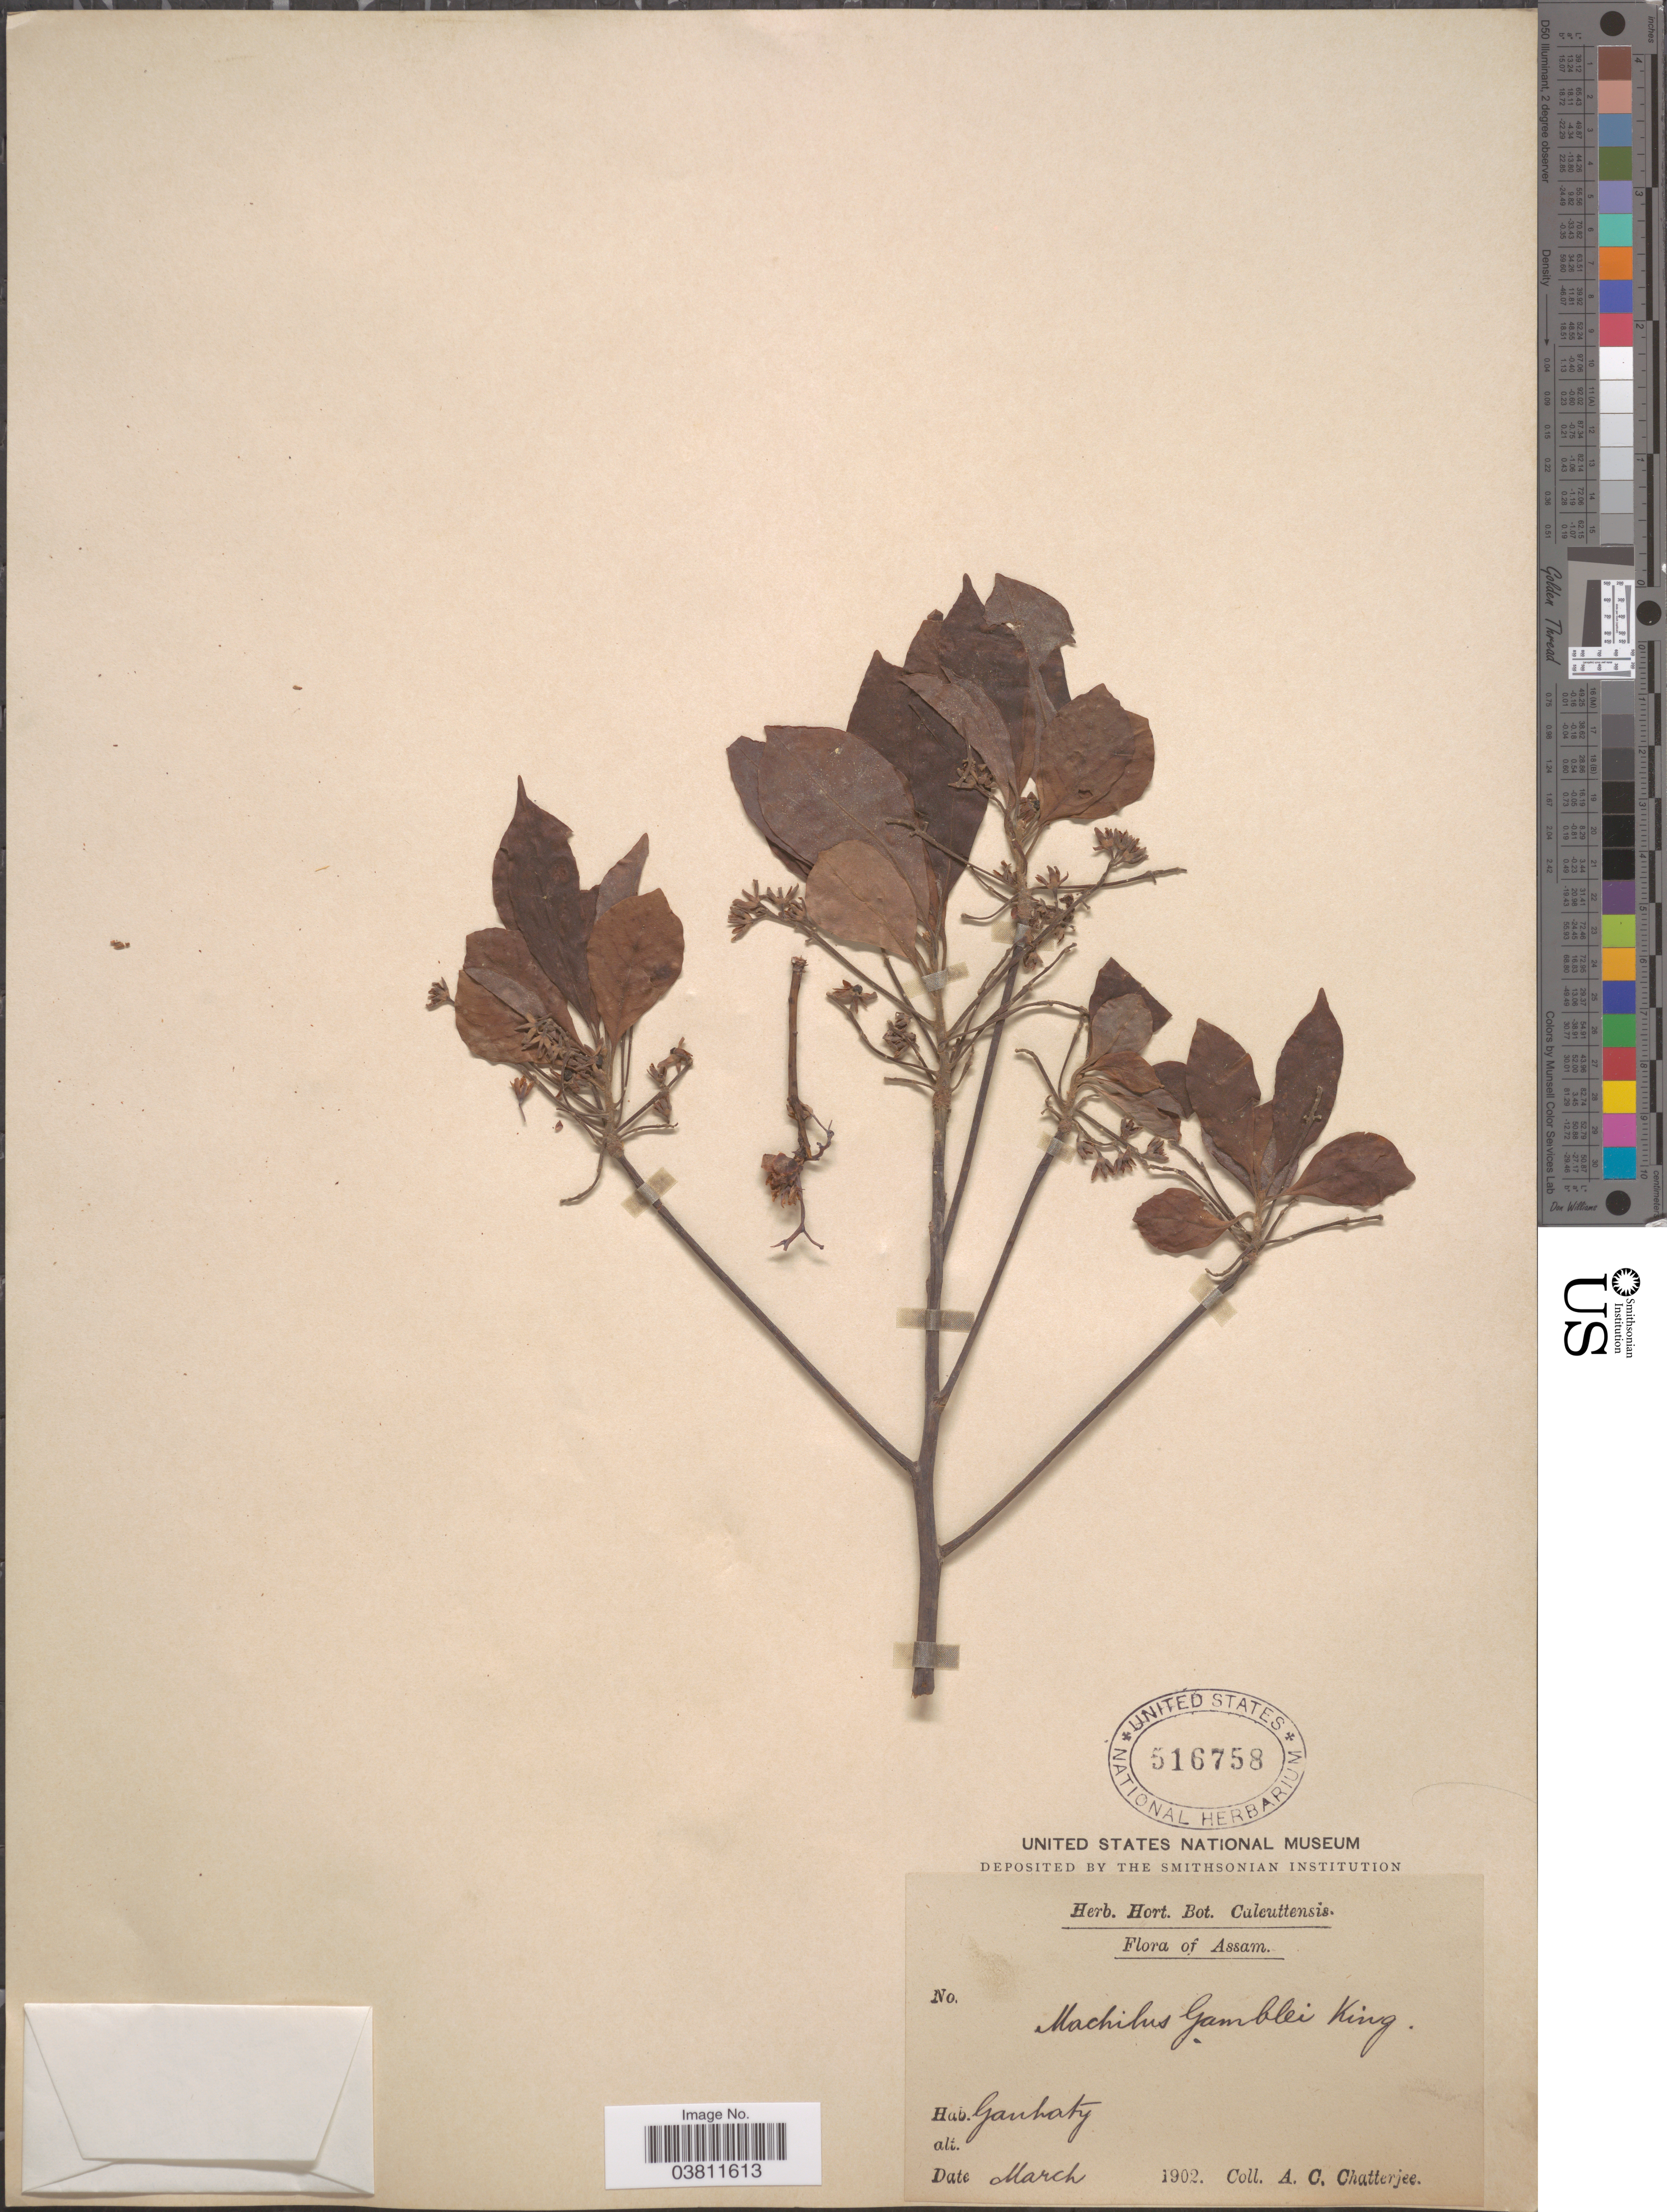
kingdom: Plantae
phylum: Tracheophyta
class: Magnoliopsida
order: Laurales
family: Lauraceae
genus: Machilus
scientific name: Machilus gamblei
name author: King ex Hook. f.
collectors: A. Chatterjee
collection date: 1902-03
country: India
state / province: Assam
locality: Gauhaty.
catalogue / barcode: US 516758